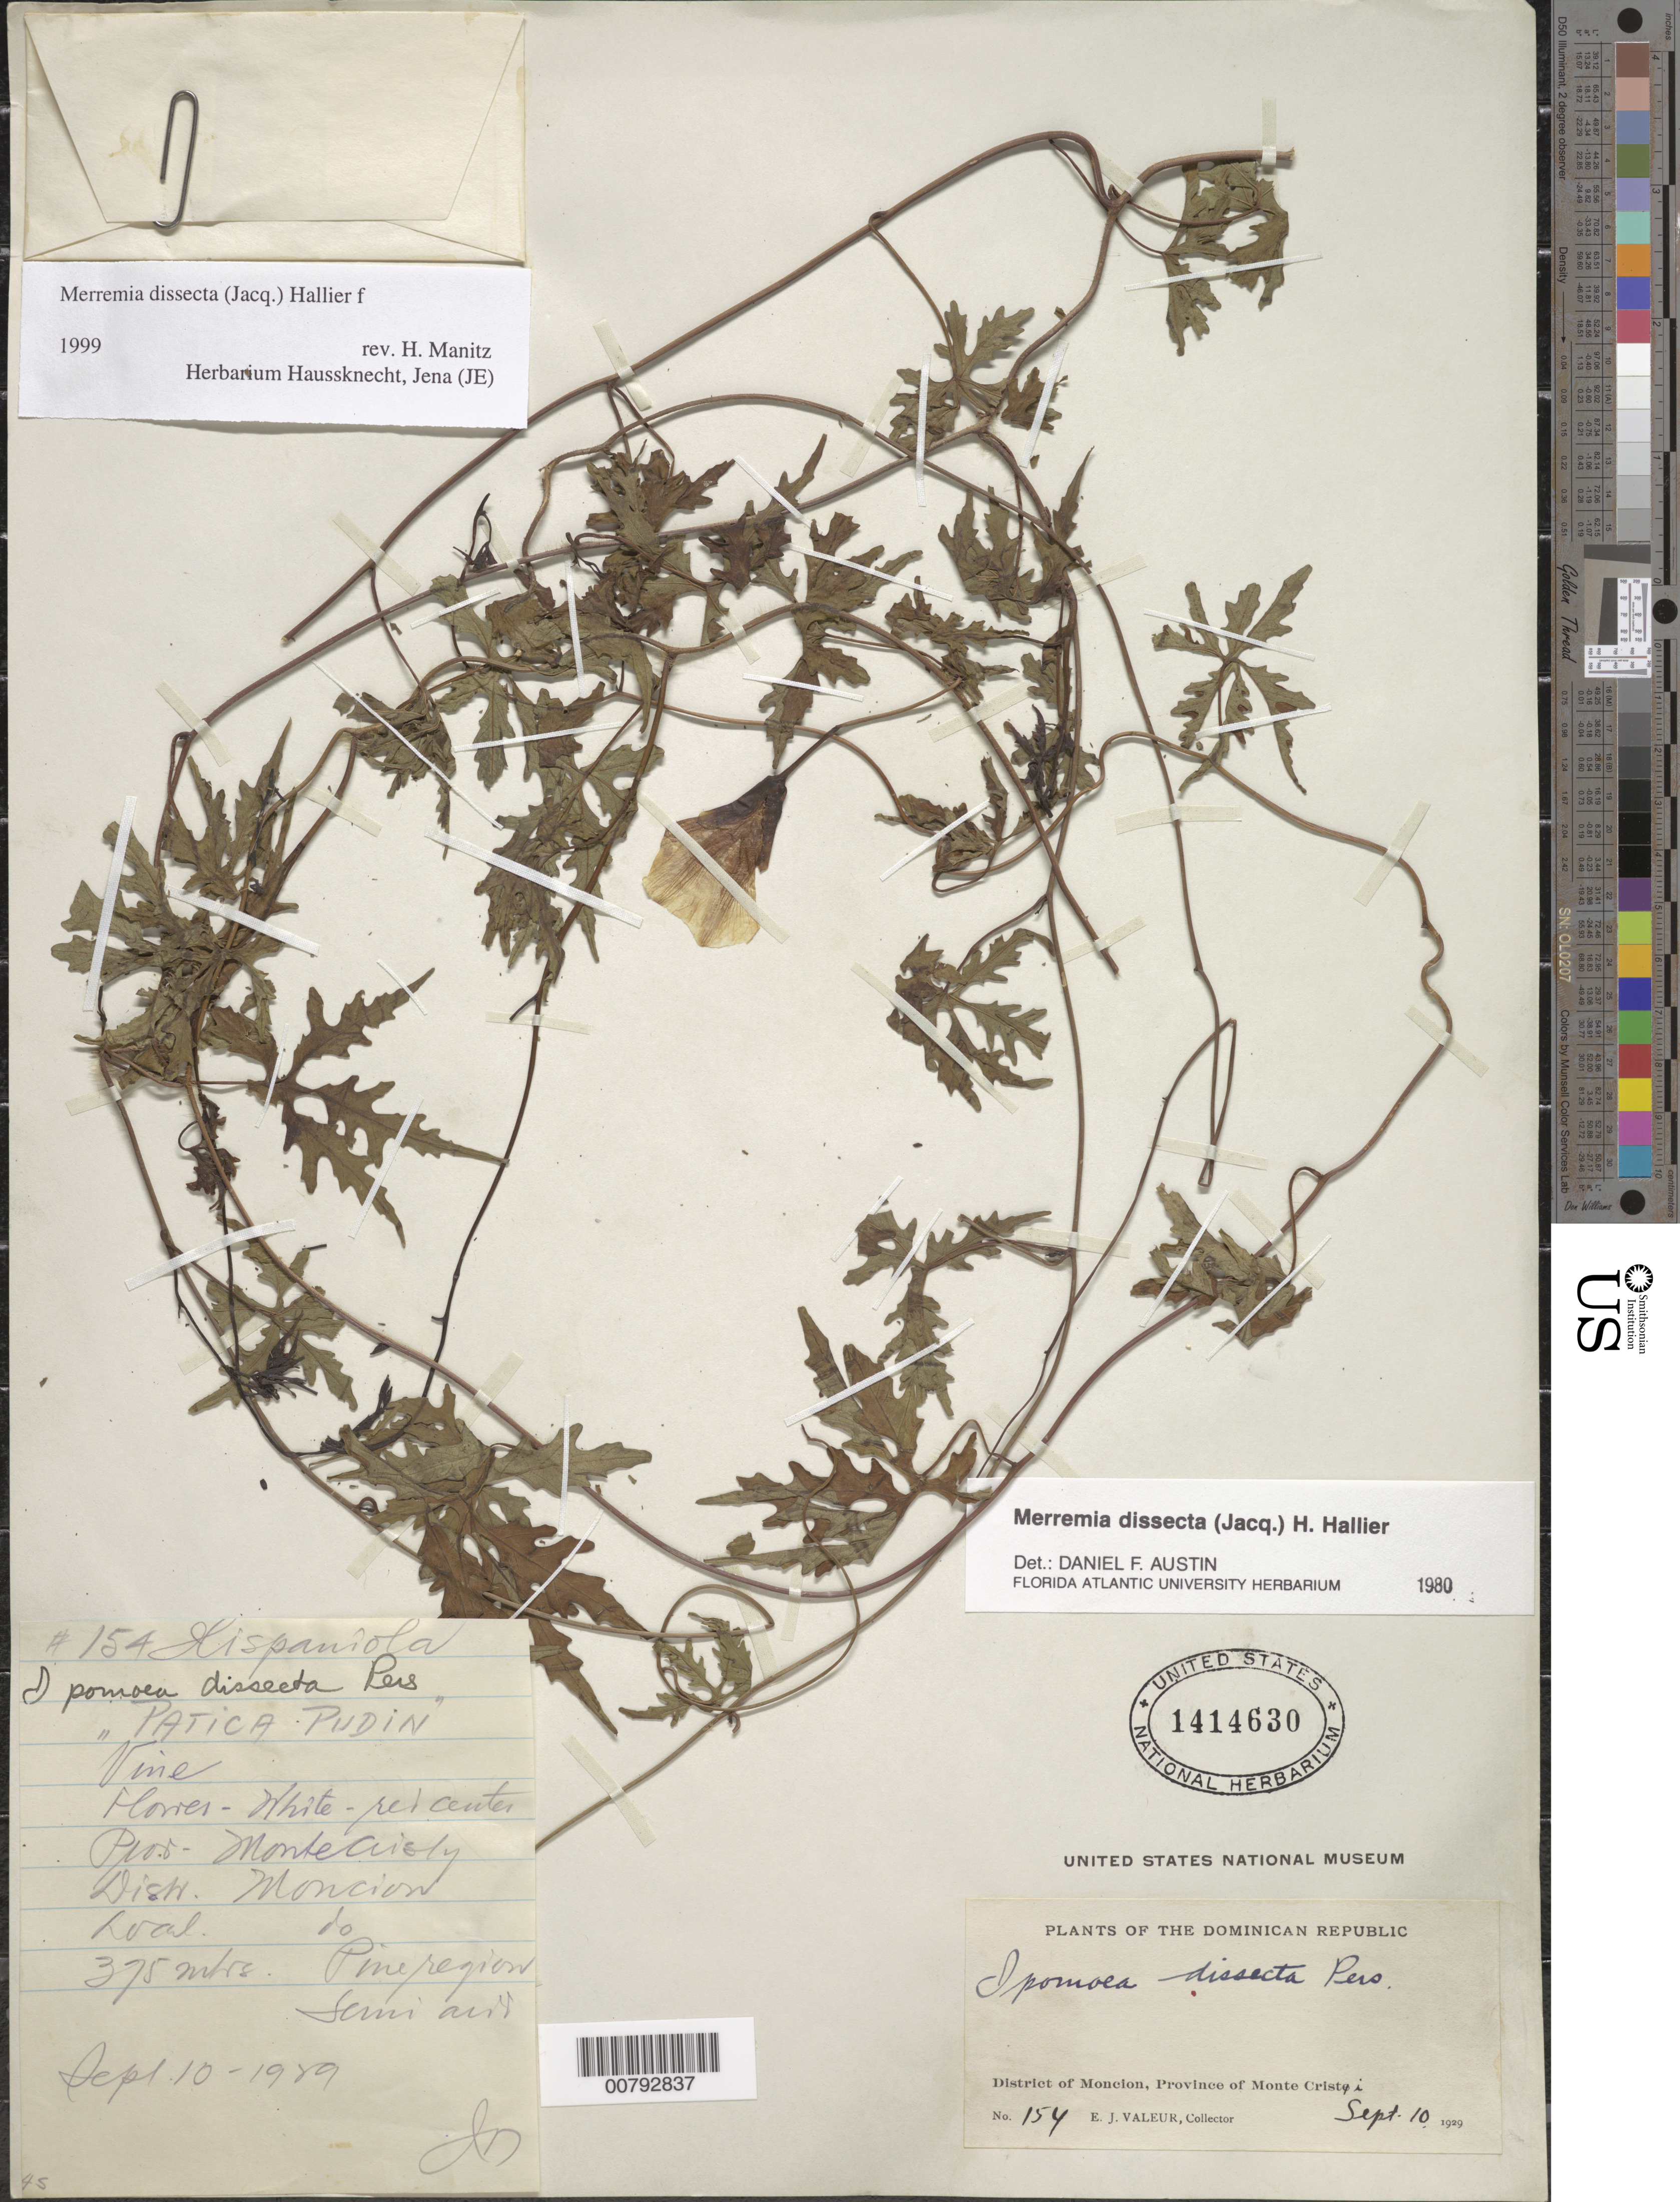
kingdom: Plantae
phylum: Tracheophyta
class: Magnoliopsida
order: Solanales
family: Convolvulaceae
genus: Distimake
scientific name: Distimake dissectus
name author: (Jacq.) A. R. Simões & Staples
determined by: Strong, Mark T., (BOT), Smithsonian Institution - National Museum of Natural History (UNITED STATES)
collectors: E. Valeur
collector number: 154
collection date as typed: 10 Sep 1929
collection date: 1929-09-10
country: Dominican Republic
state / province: Monte Cristi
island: Hispaniola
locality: Moncion.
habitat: Pine region, semi arid.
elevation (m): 375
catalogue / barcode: US 1414630